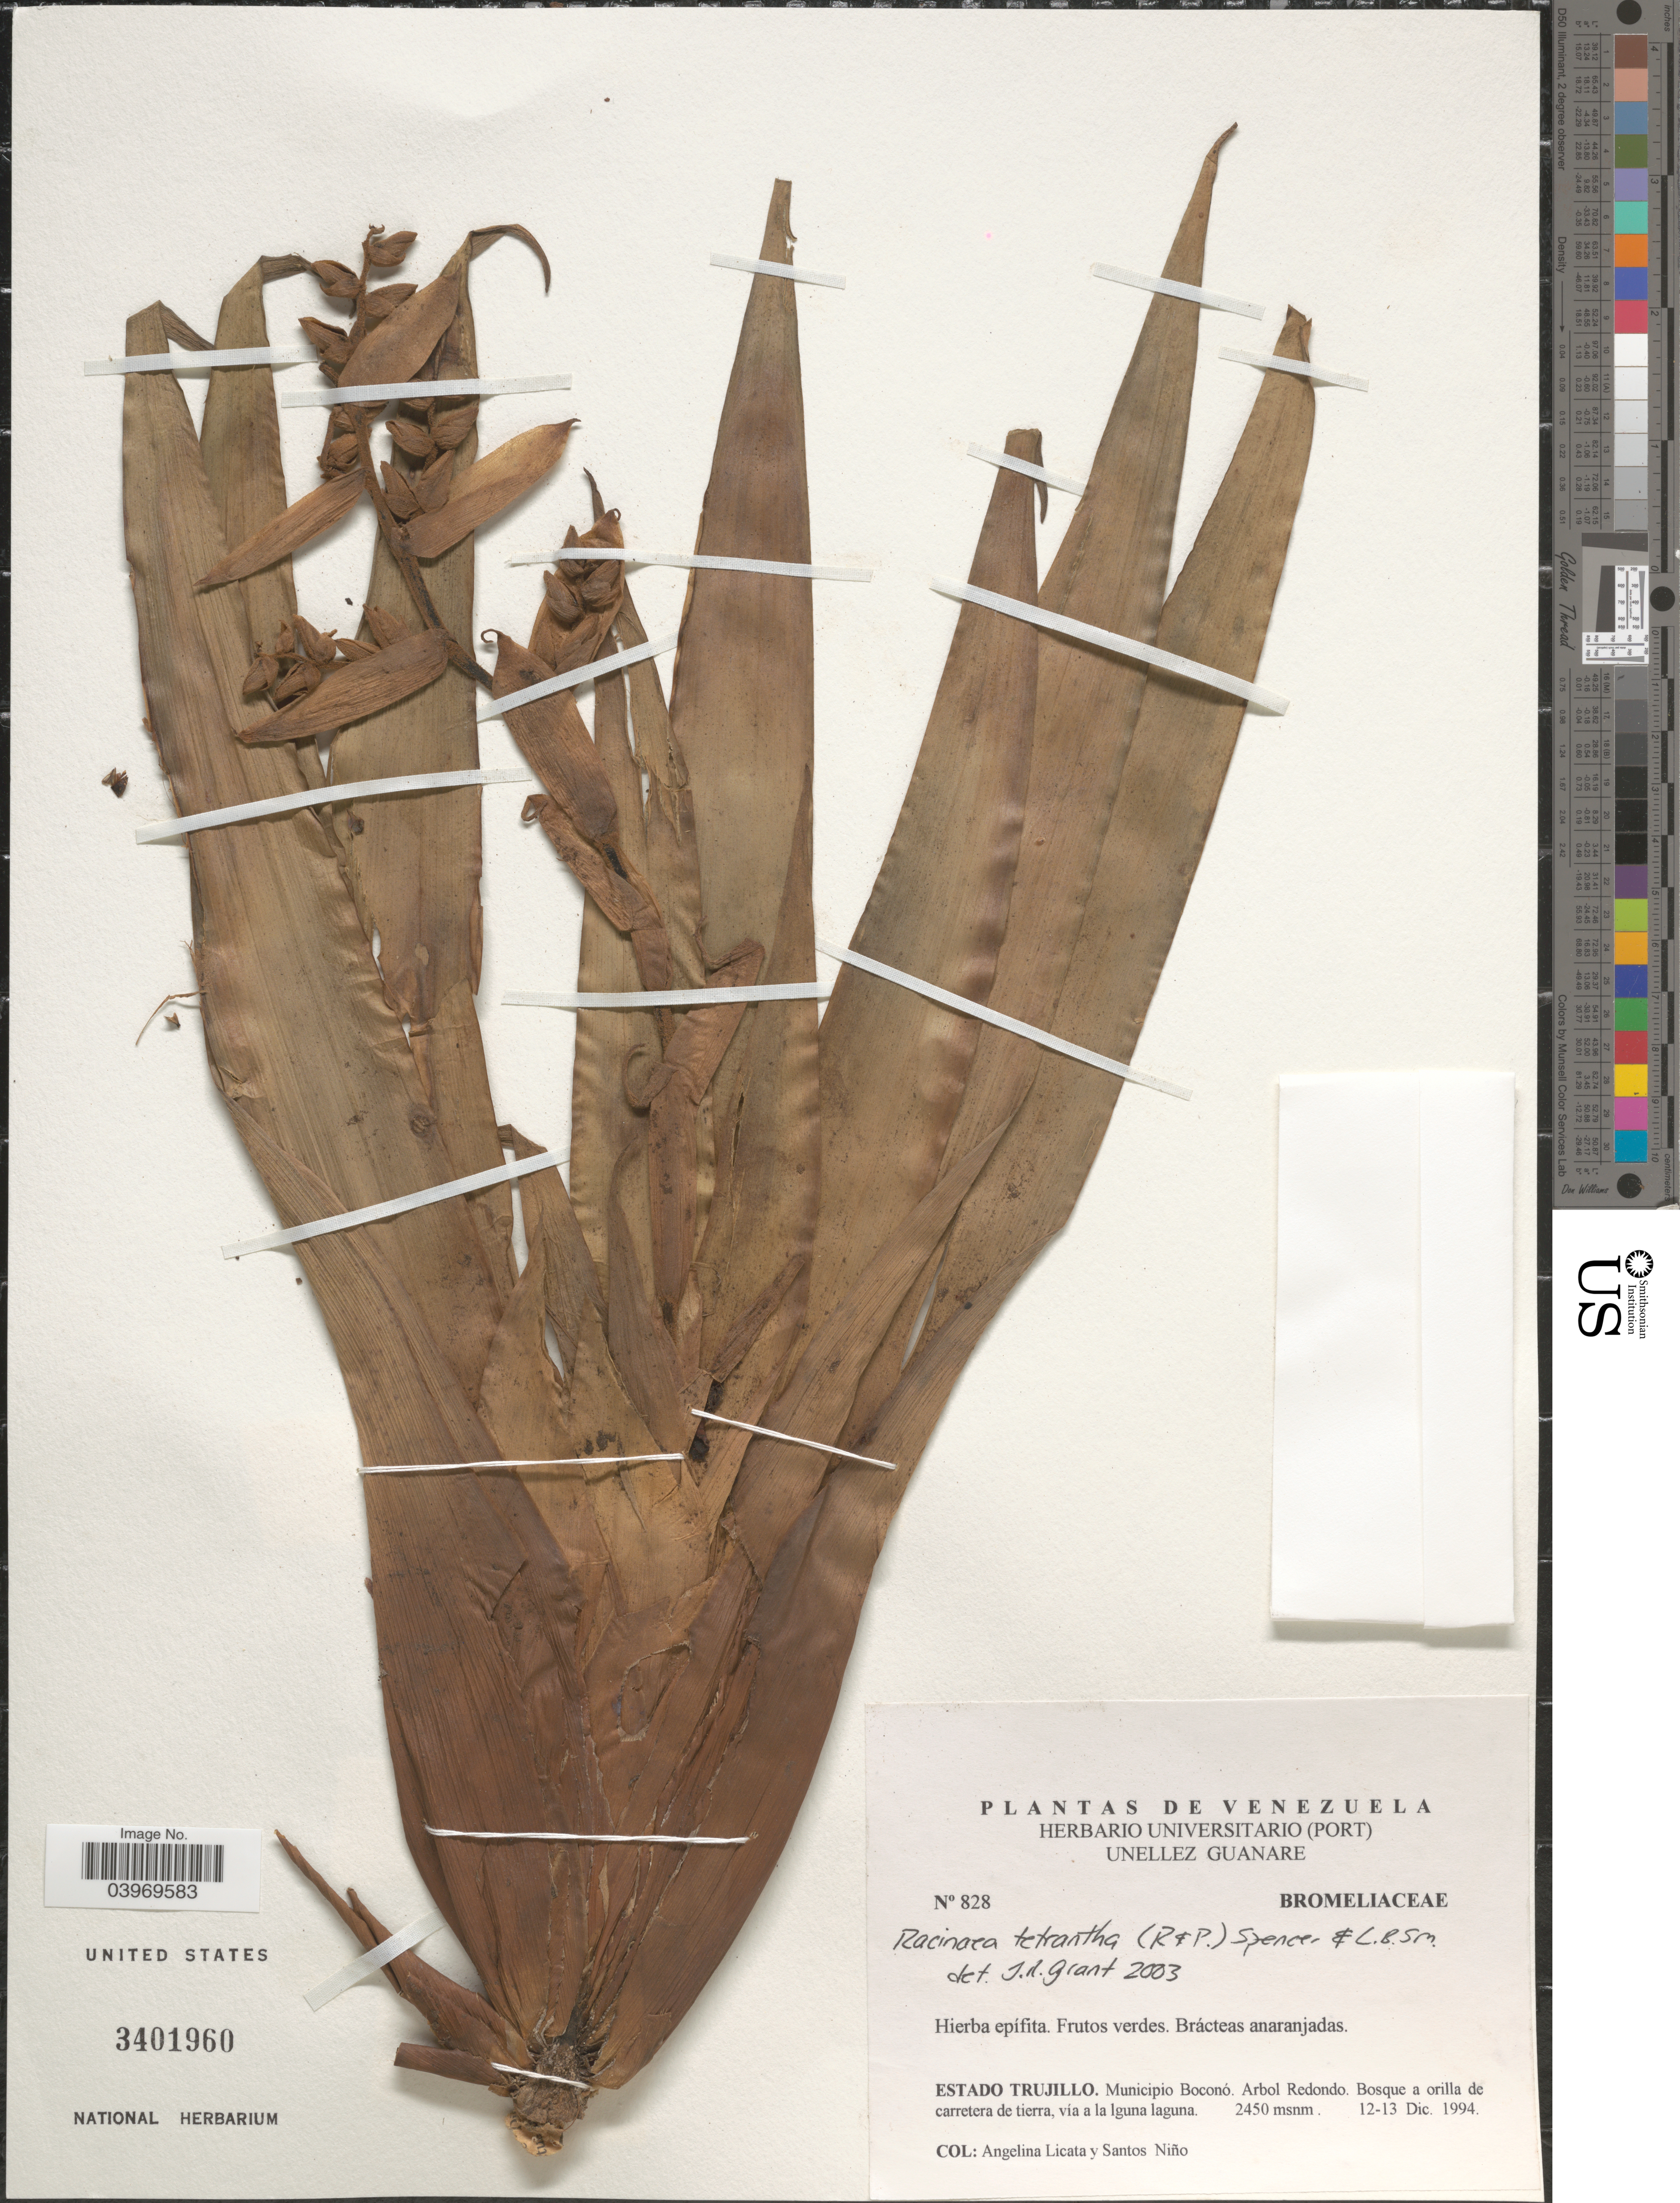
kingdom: Plantae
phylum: Tracheophyta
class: Liliopsida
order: Poales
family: Bromeliaceae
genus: Racinaea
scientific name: Racinaea tetrantha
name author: (Ruiz & Pav.) L.B. Sm.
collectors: A. Licata & S. M. Niño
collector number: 828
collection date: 1994-12-12/1994-12-13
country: Venezuela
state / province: Trujillo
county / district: Boconó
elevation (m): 2450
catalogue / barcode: US 3401960